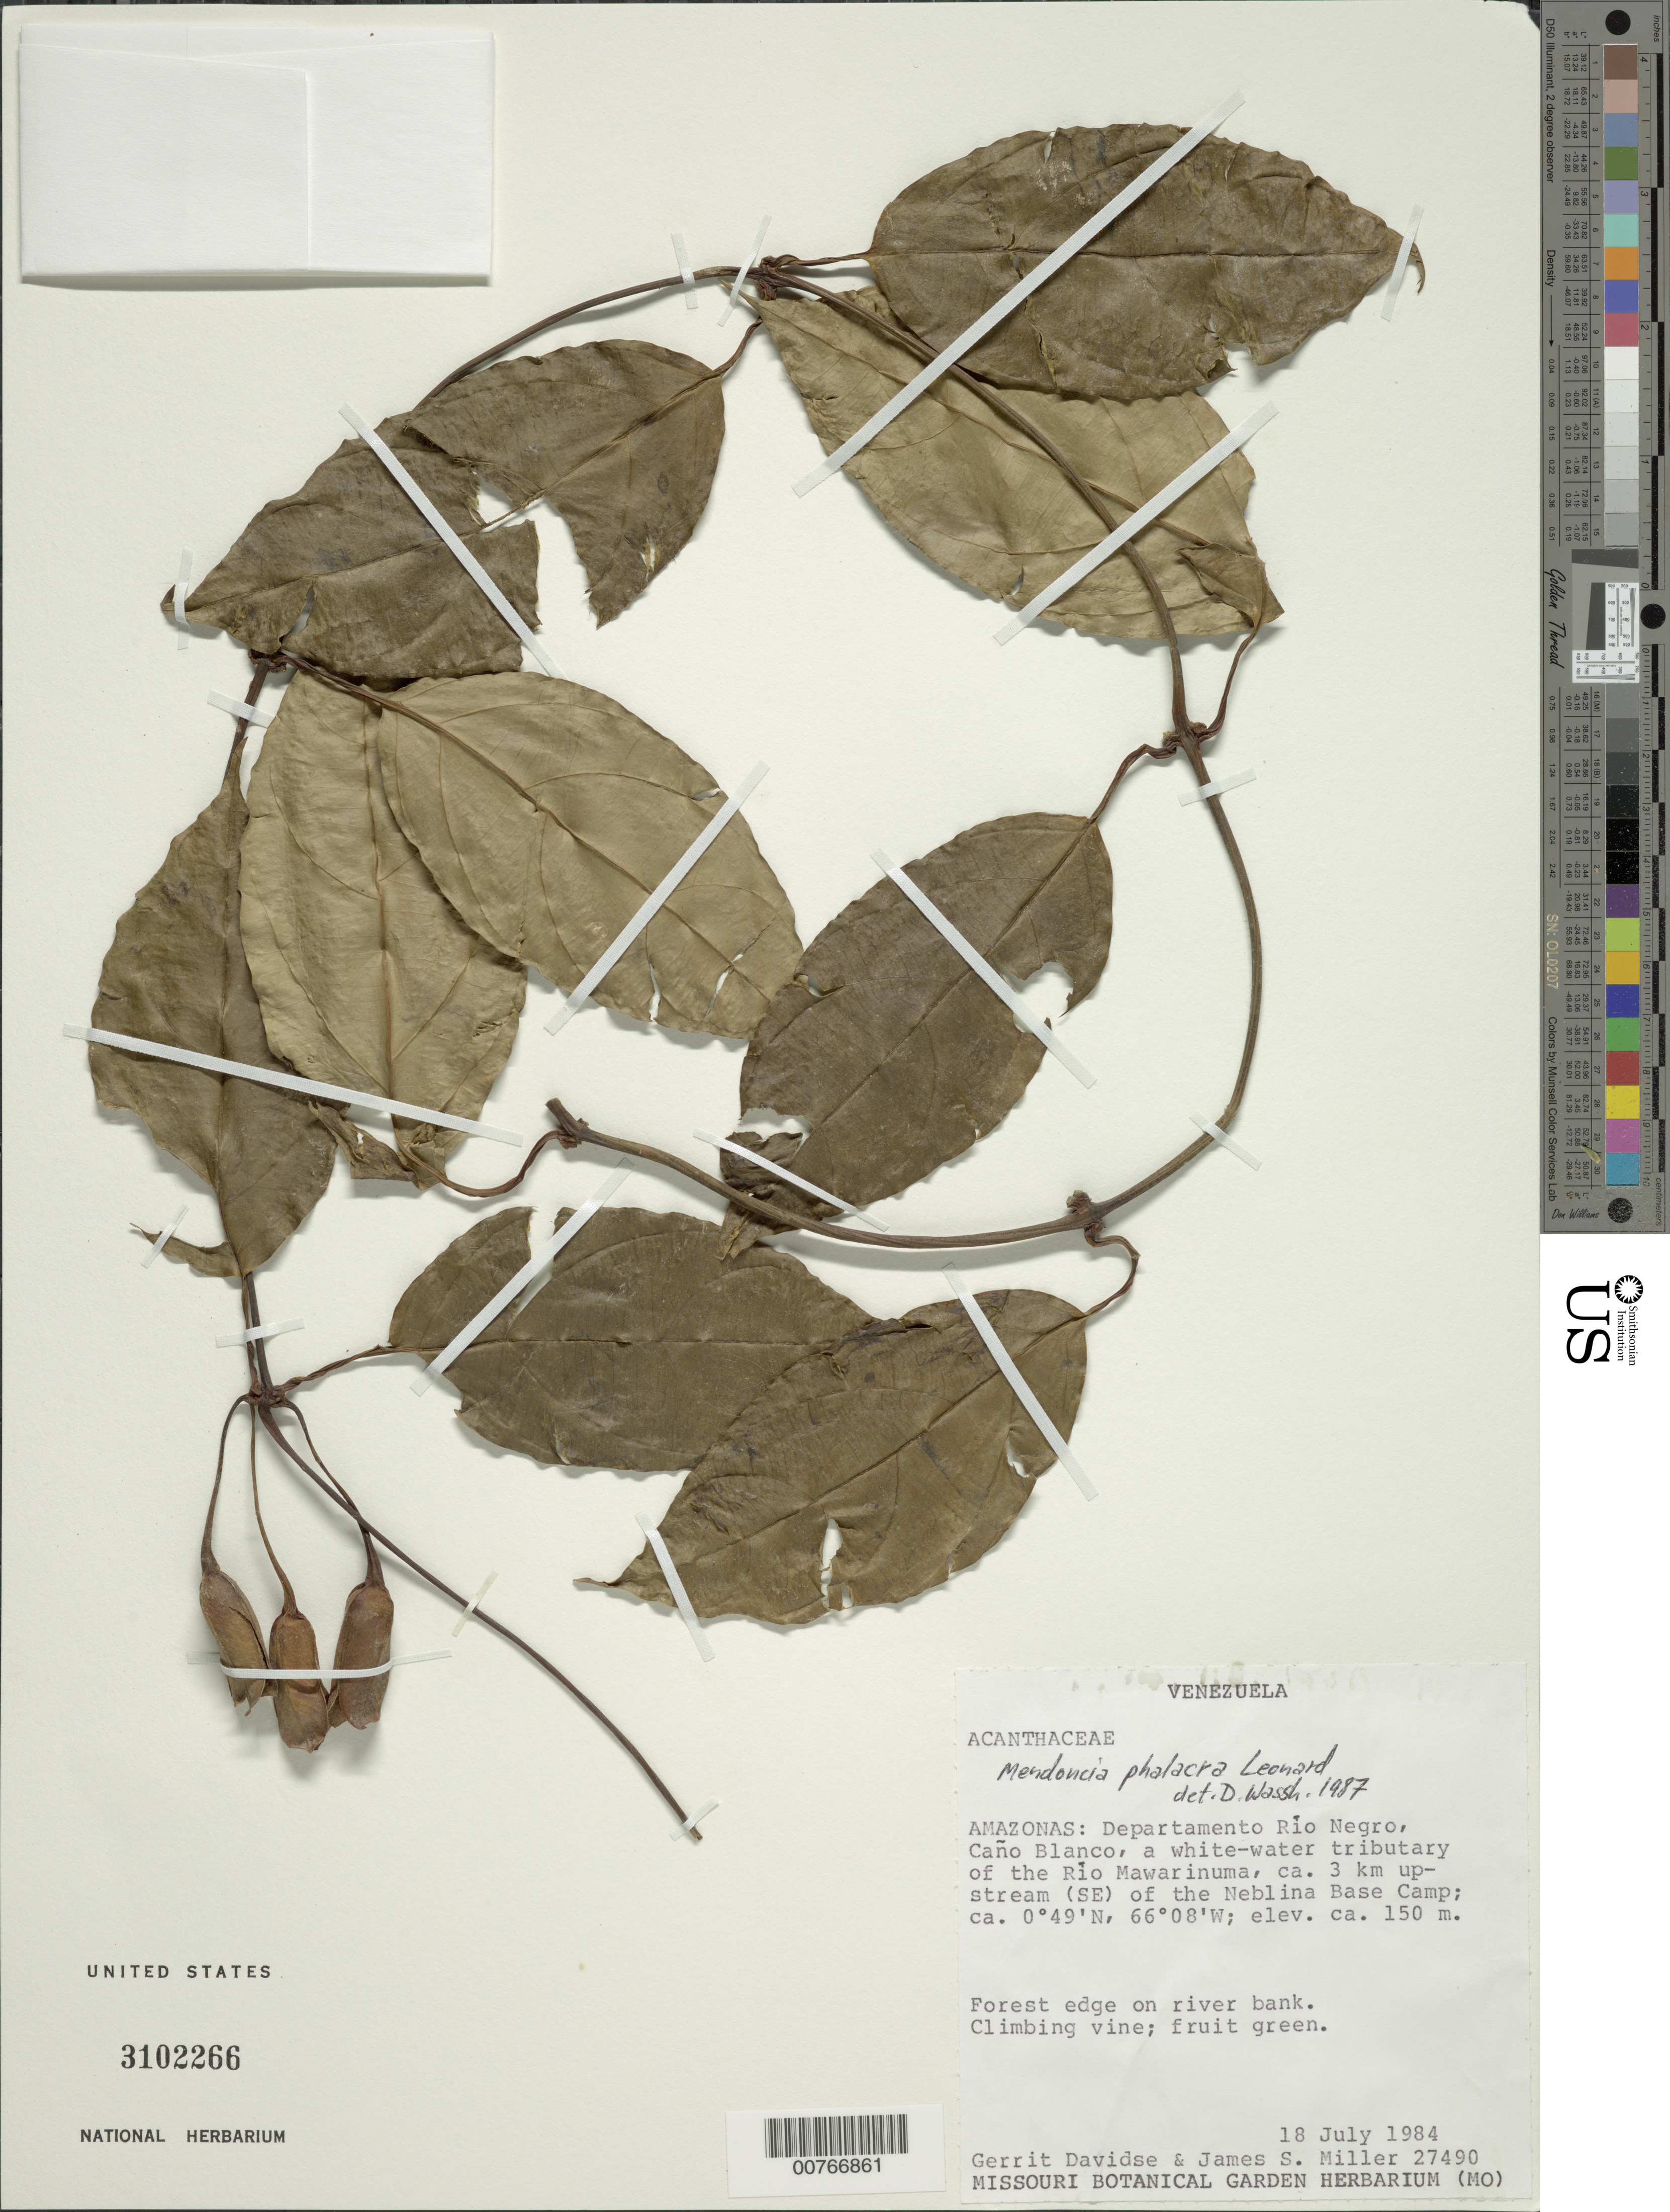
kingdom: Plantae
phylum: Tracheophyta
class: Magnoliopsida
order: Lamiales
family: Acanthaceae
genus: Mendoncia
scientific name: Mendoncia phalacra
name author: Leonard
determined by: Wasshausen, Dieter C., (BOT), Smithsonian Institution - National Museum of Natural History (UNITED STATES)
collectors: G. Davidse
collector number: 27490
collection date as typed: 18-Jul-84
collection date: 1984-07-18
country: Venezuela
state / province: Amazonas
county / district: Río Negro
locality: Caño Blanco, tributary of Río Mawarinuma, ca. 3 km upstream (SE) of the Neblina Base Camp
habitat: Forest edge on river bank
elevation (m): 150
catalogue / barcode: US 3102266